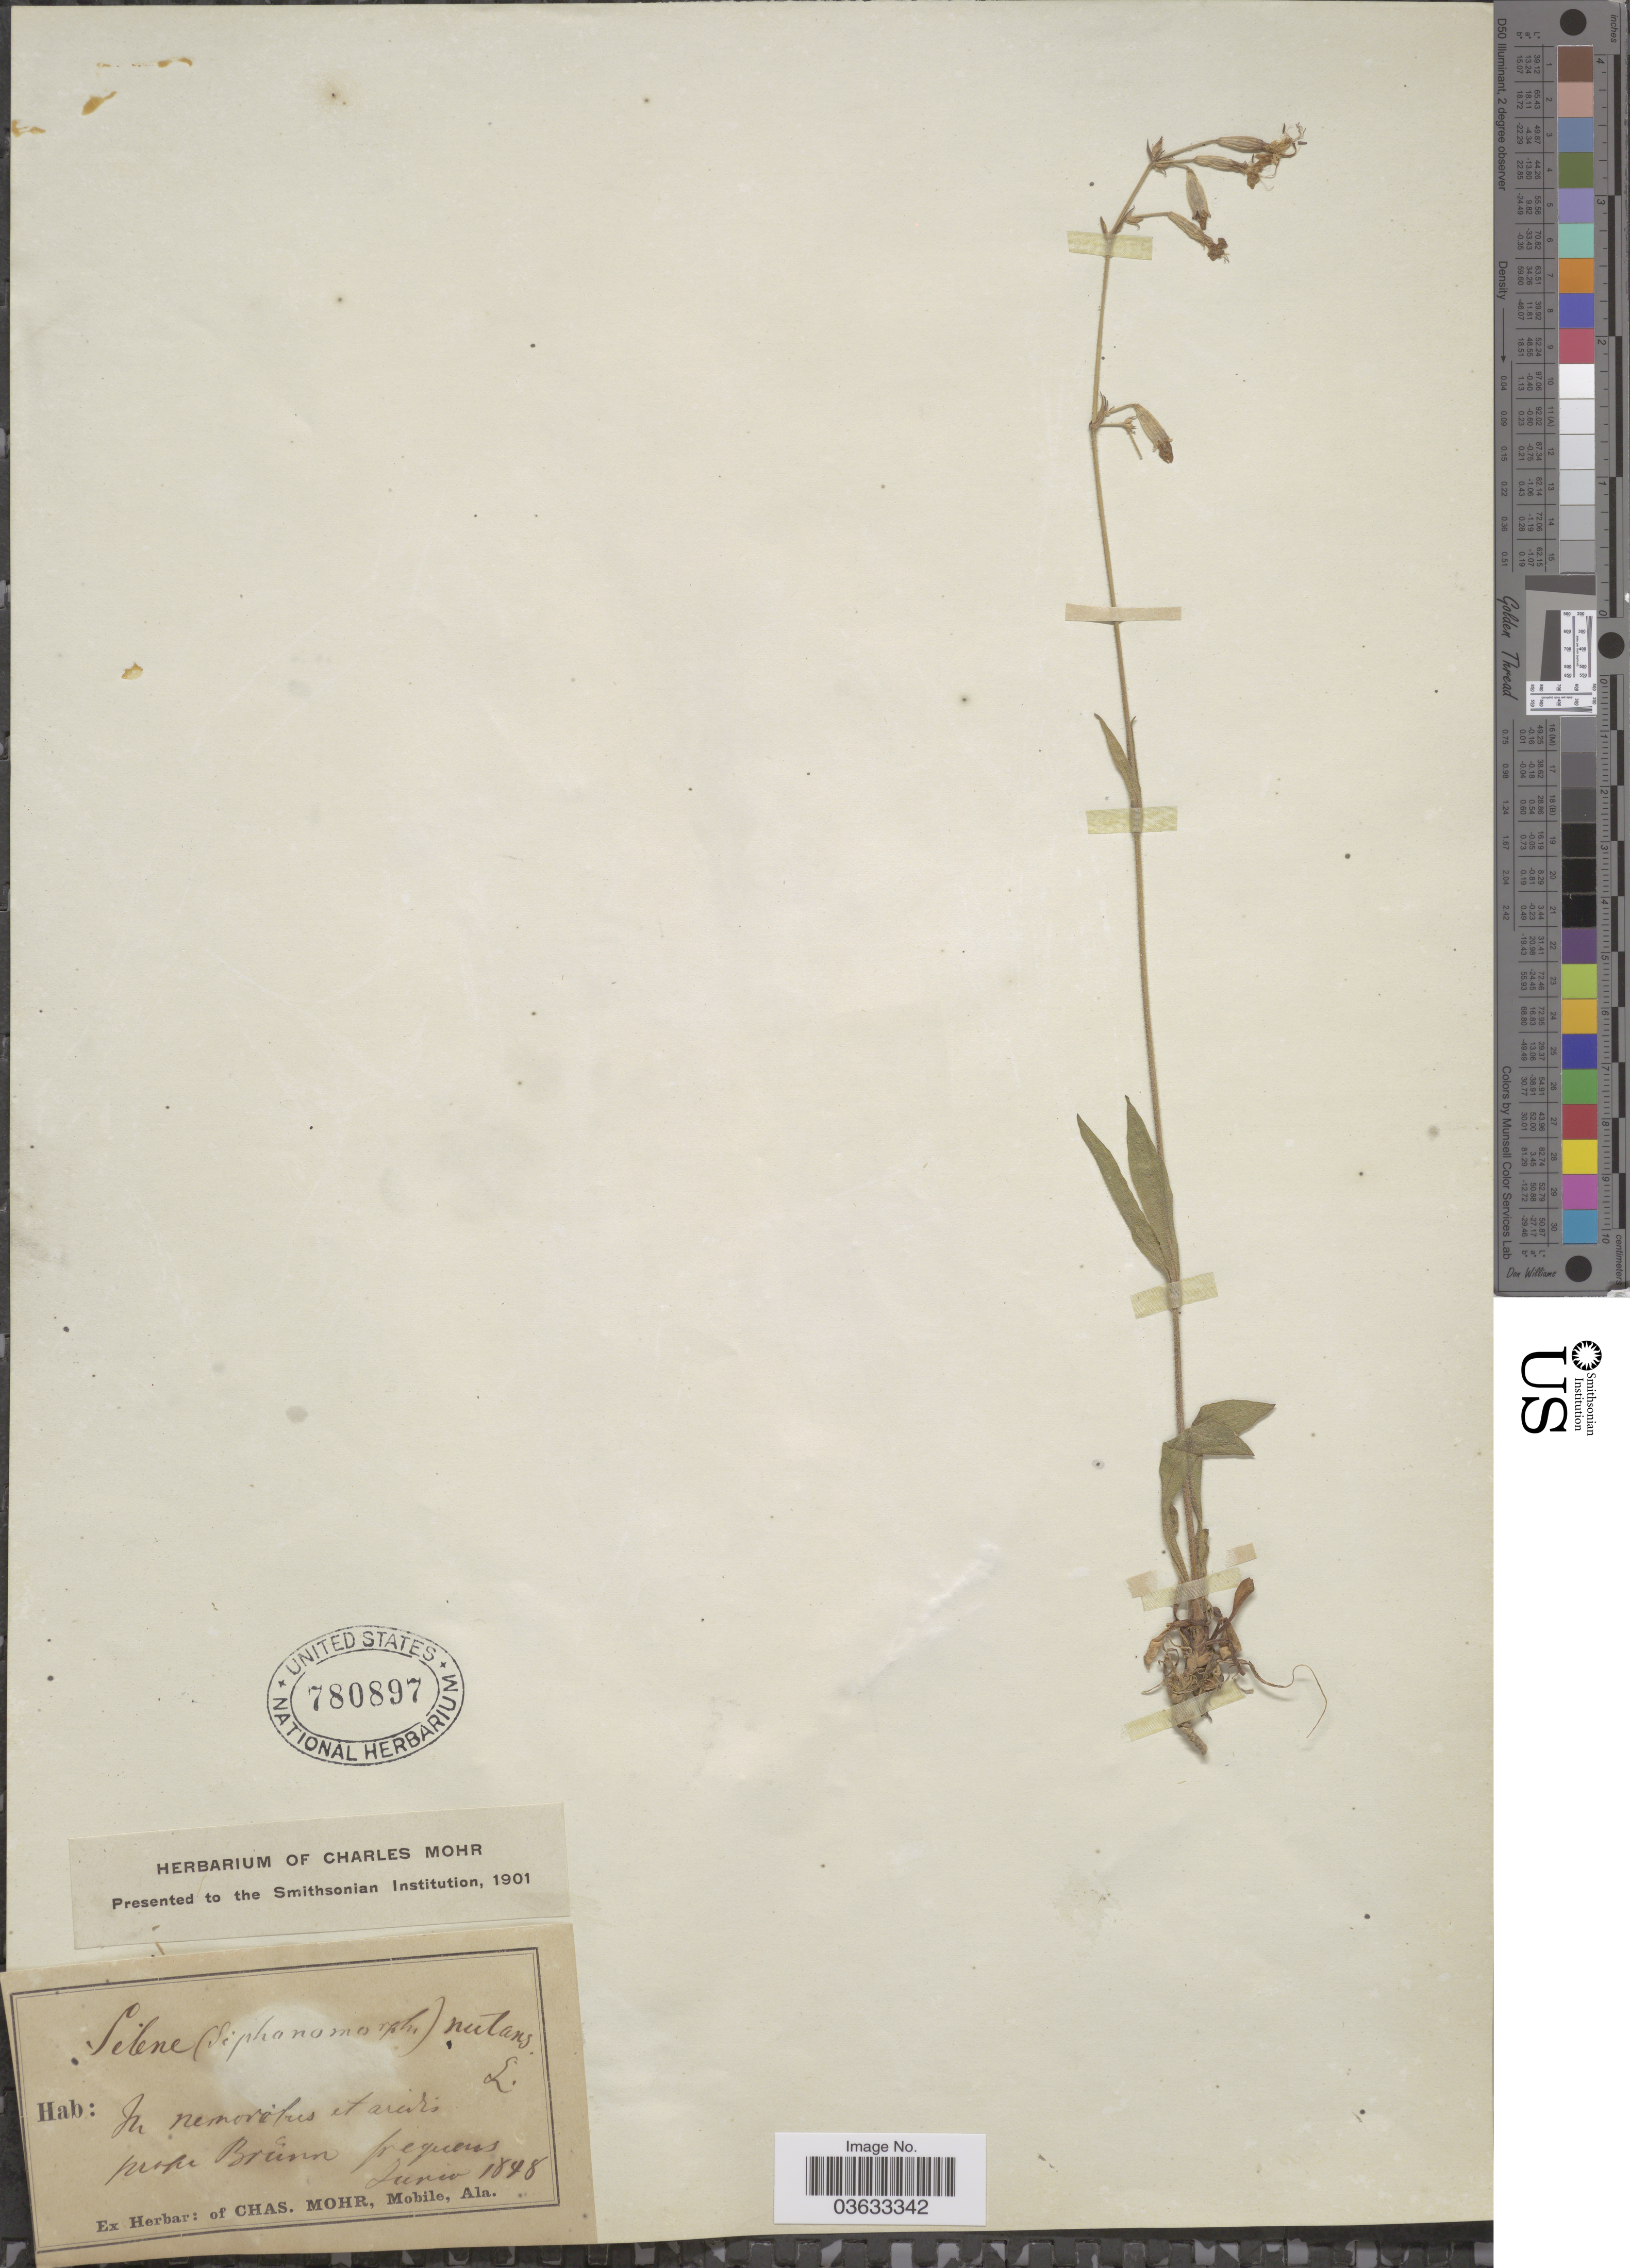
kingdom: Plantae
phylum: Tracheophyta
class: Magnoliopsida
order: Caryophyllales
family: Caryophyllaceae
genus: Silene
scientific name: Silene nutans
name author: L.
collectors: ex herb. Charles Mohr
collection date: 1898-06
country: Germany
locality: In nemoribus et aridis prope Brũnn frequens.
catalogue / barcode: US 780897